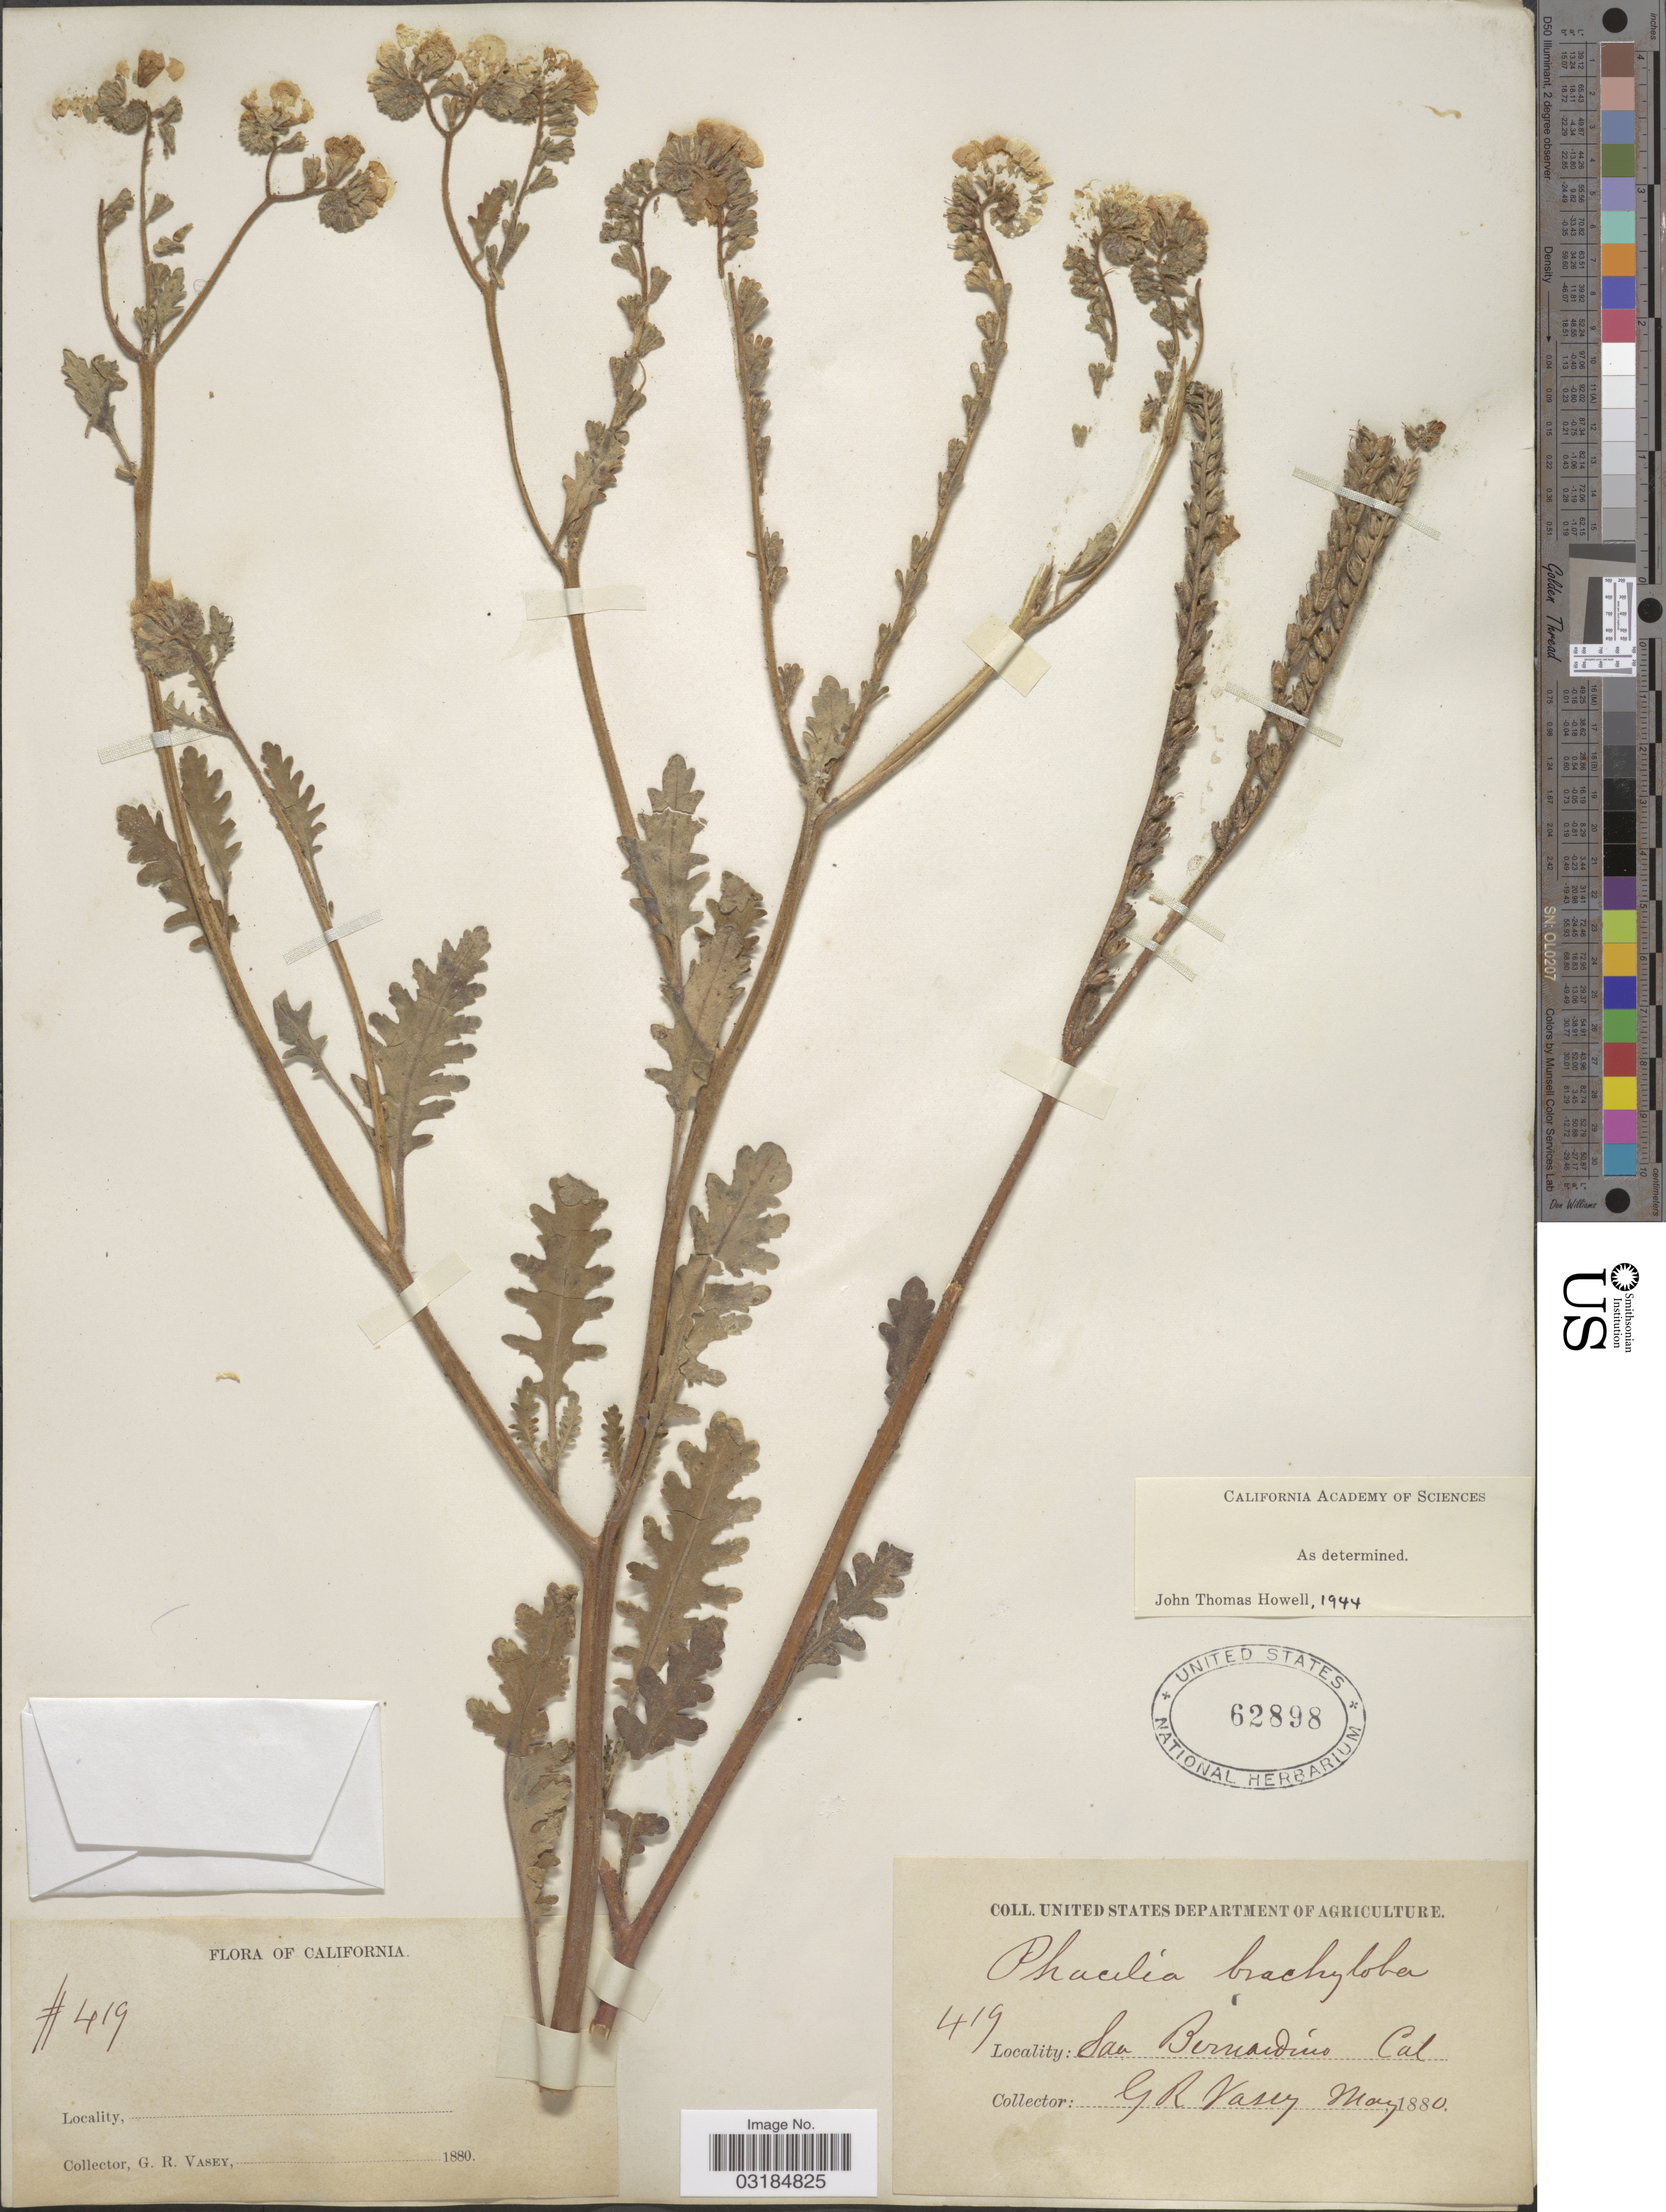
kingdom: Plantae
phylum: Tracheophyta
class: Magnoliopsida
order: Boraginales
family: Hydrophyllaceae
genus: Phacelia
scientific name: Phacelia brachyloba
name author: (Benth.) A. Gray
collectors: G. R. Vasey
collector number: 419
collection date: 1880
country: United States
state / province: California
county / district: San Bernardino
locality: San Bernardino, Cal.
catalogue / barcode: US 62898